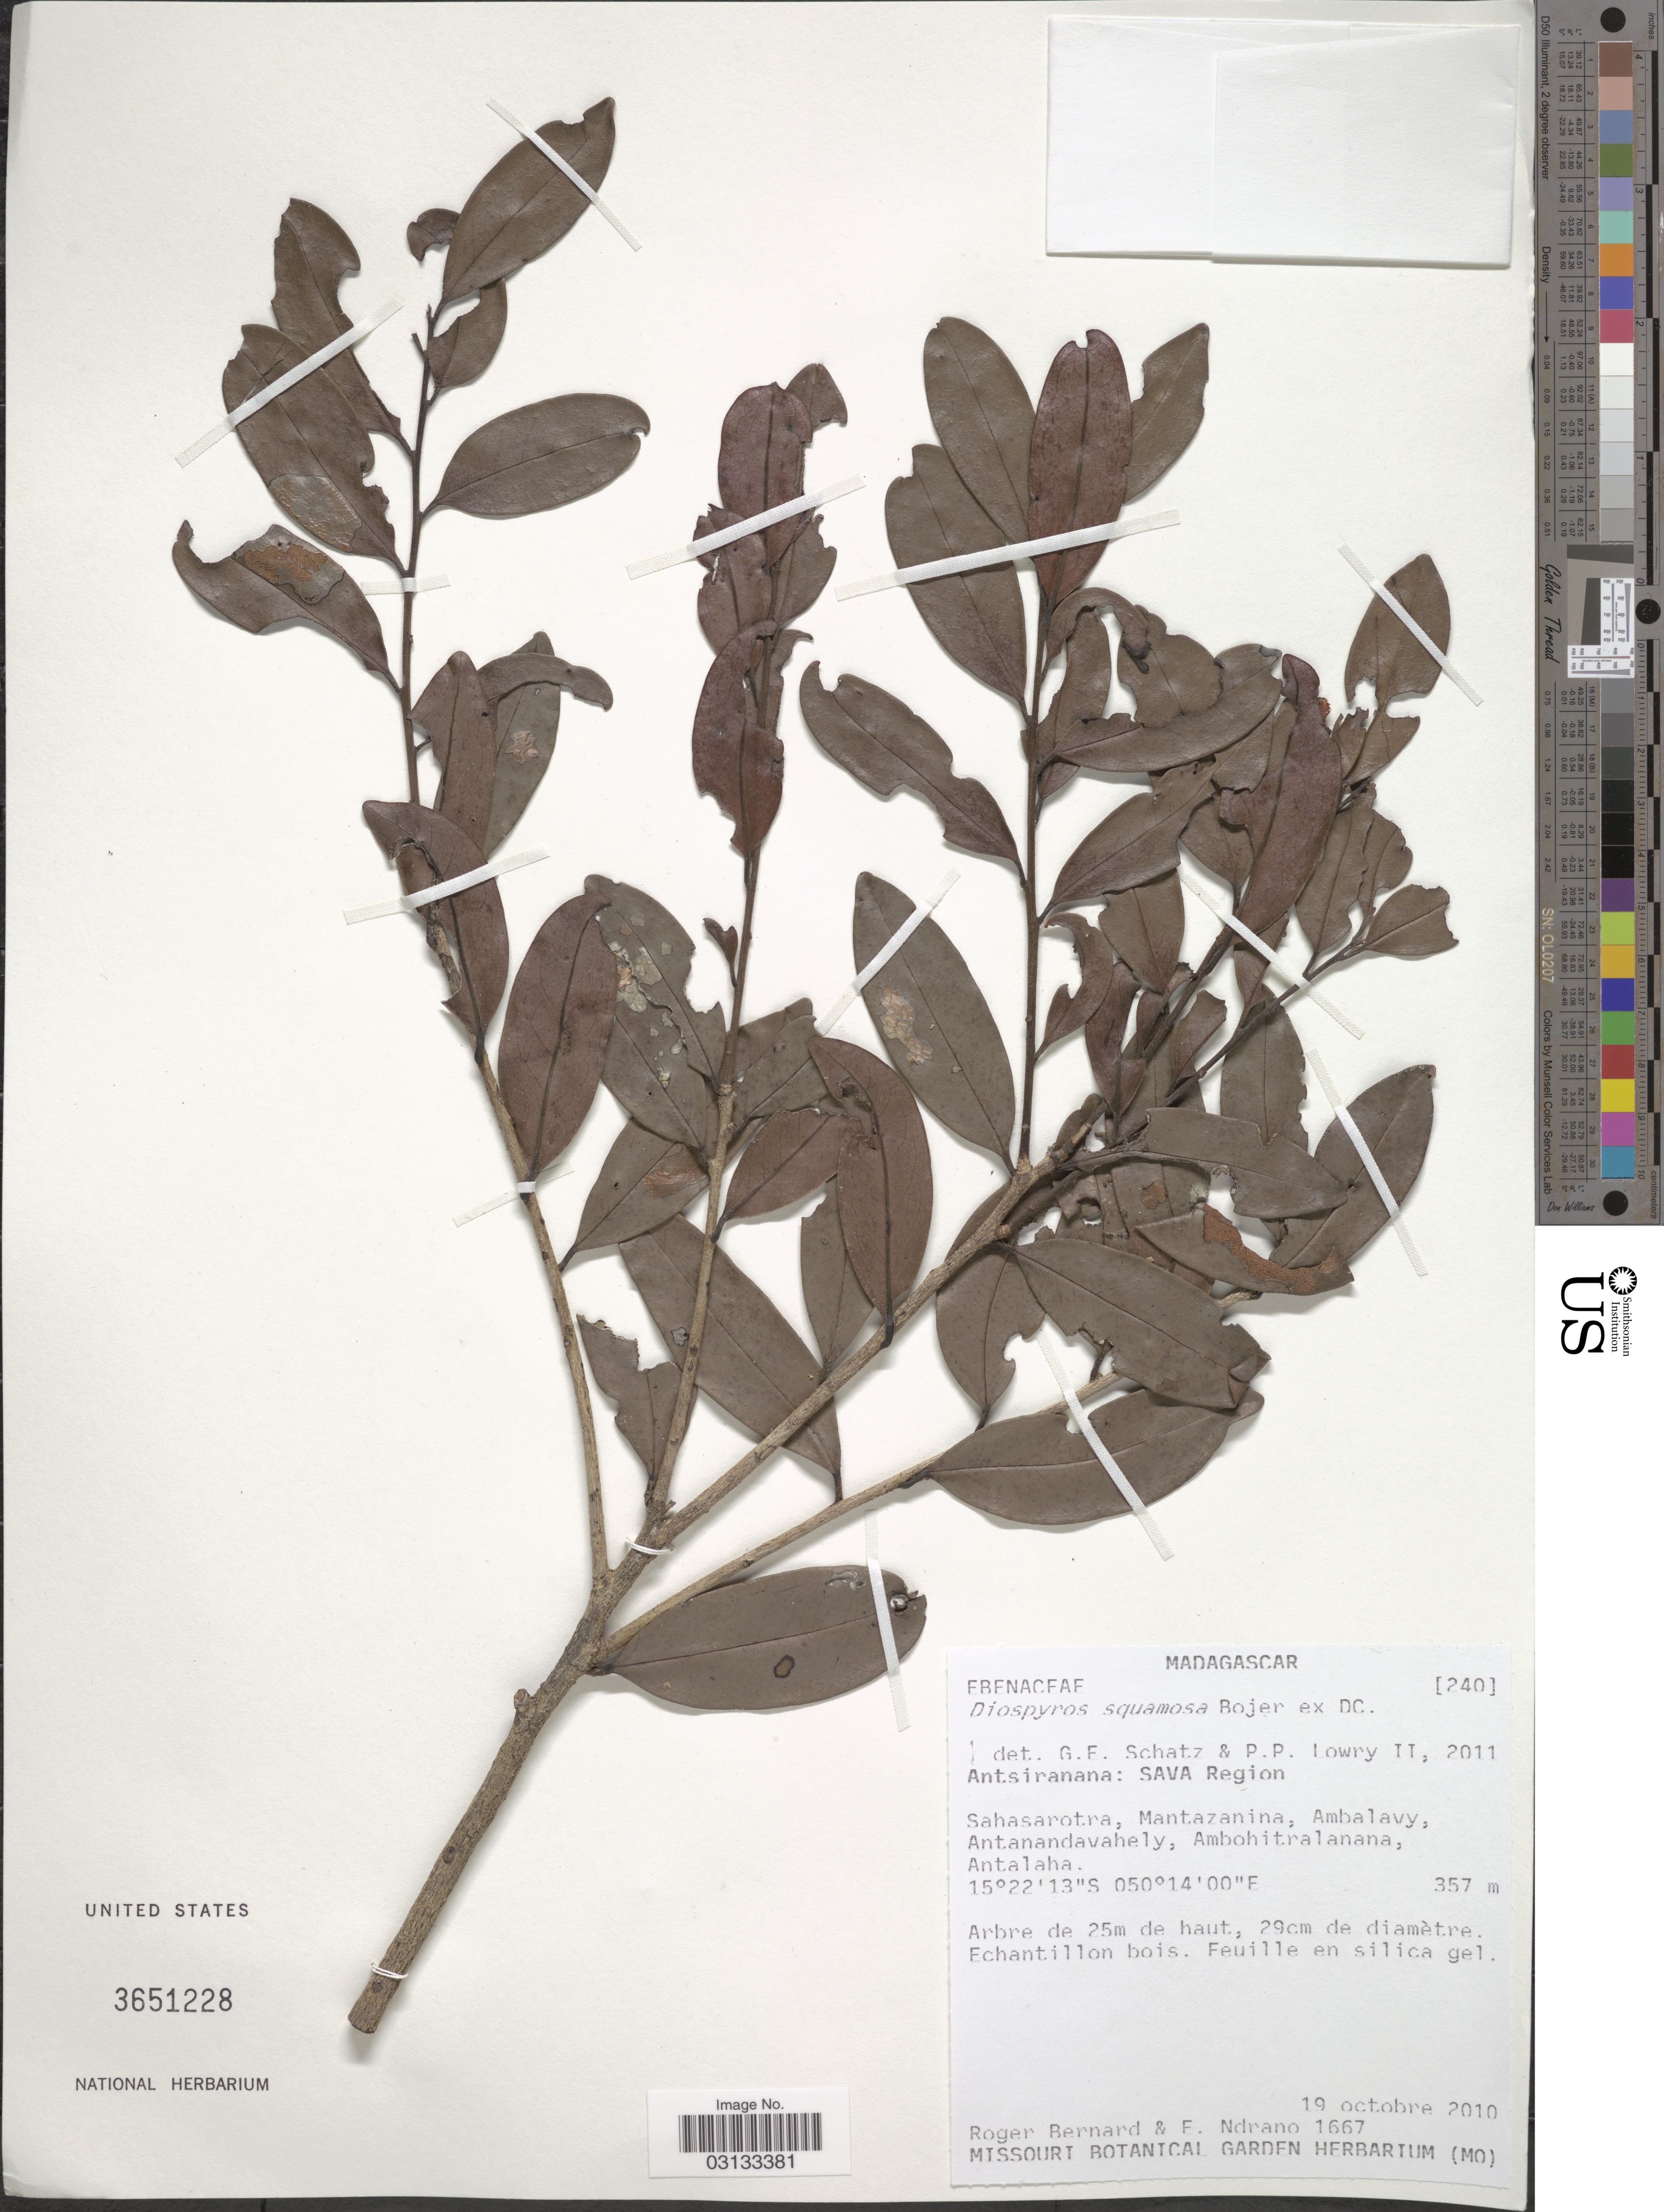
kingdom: Plantae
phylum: Tracheophyta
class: Magnoliopsida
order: Ericales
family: Ebenaceae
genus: Diospyros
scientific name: Diospyros squamosa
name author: Bojer ex A. DC.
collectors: R. Bernard & E. Ndrano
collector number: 1667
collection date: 2010-10-19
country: Madagascar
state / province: Sava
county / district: Antalaha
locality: Sava Region. Sahasarotra, Mantazanina, Ambalavy, Antanandavahely, Ambohitralanana, Antalaha.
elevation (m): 357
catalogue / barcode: US 3651228